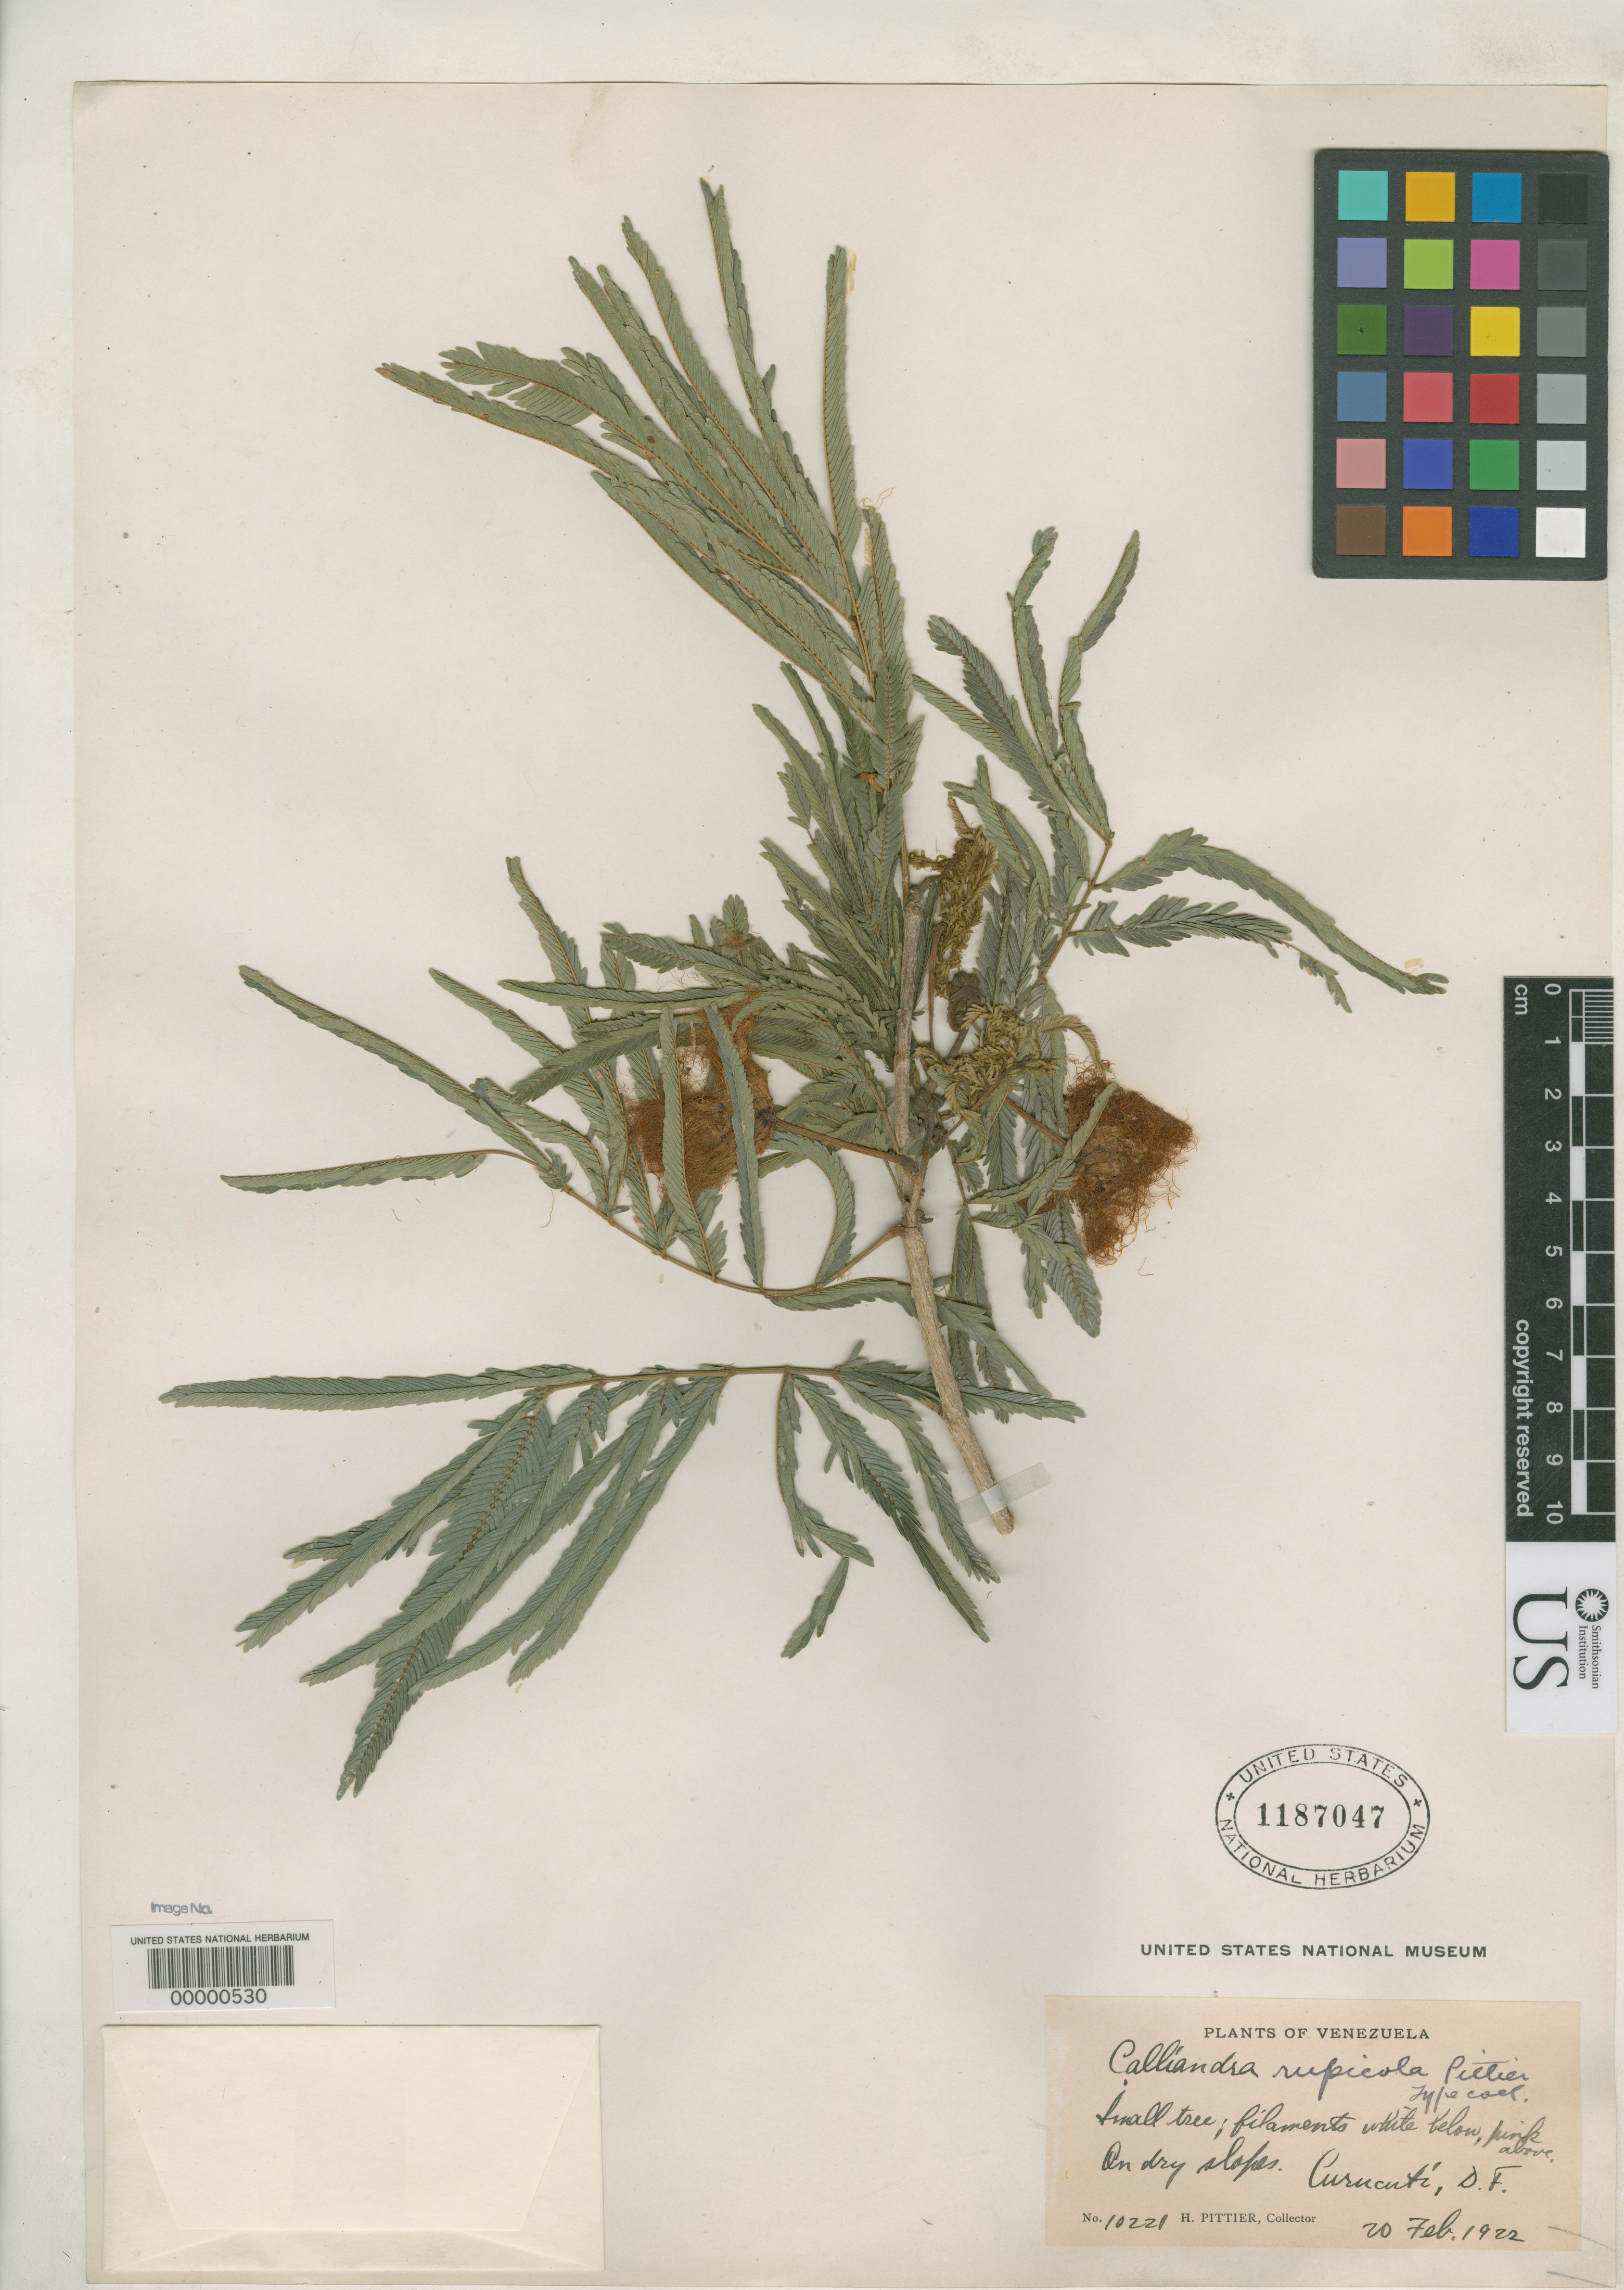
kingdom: Plantae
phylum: Tracheophyta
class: Magnoliopsida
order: Fabales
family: Fabaceae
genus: Calliandra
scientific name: Calliandra rupicola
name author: Pittier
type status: Type Fragment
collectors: H. F. Pittier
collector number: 10221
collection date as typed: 20 Feb 1922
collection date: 1922-02-20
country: Venezuela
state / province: Mérida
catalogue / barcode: US 1187047